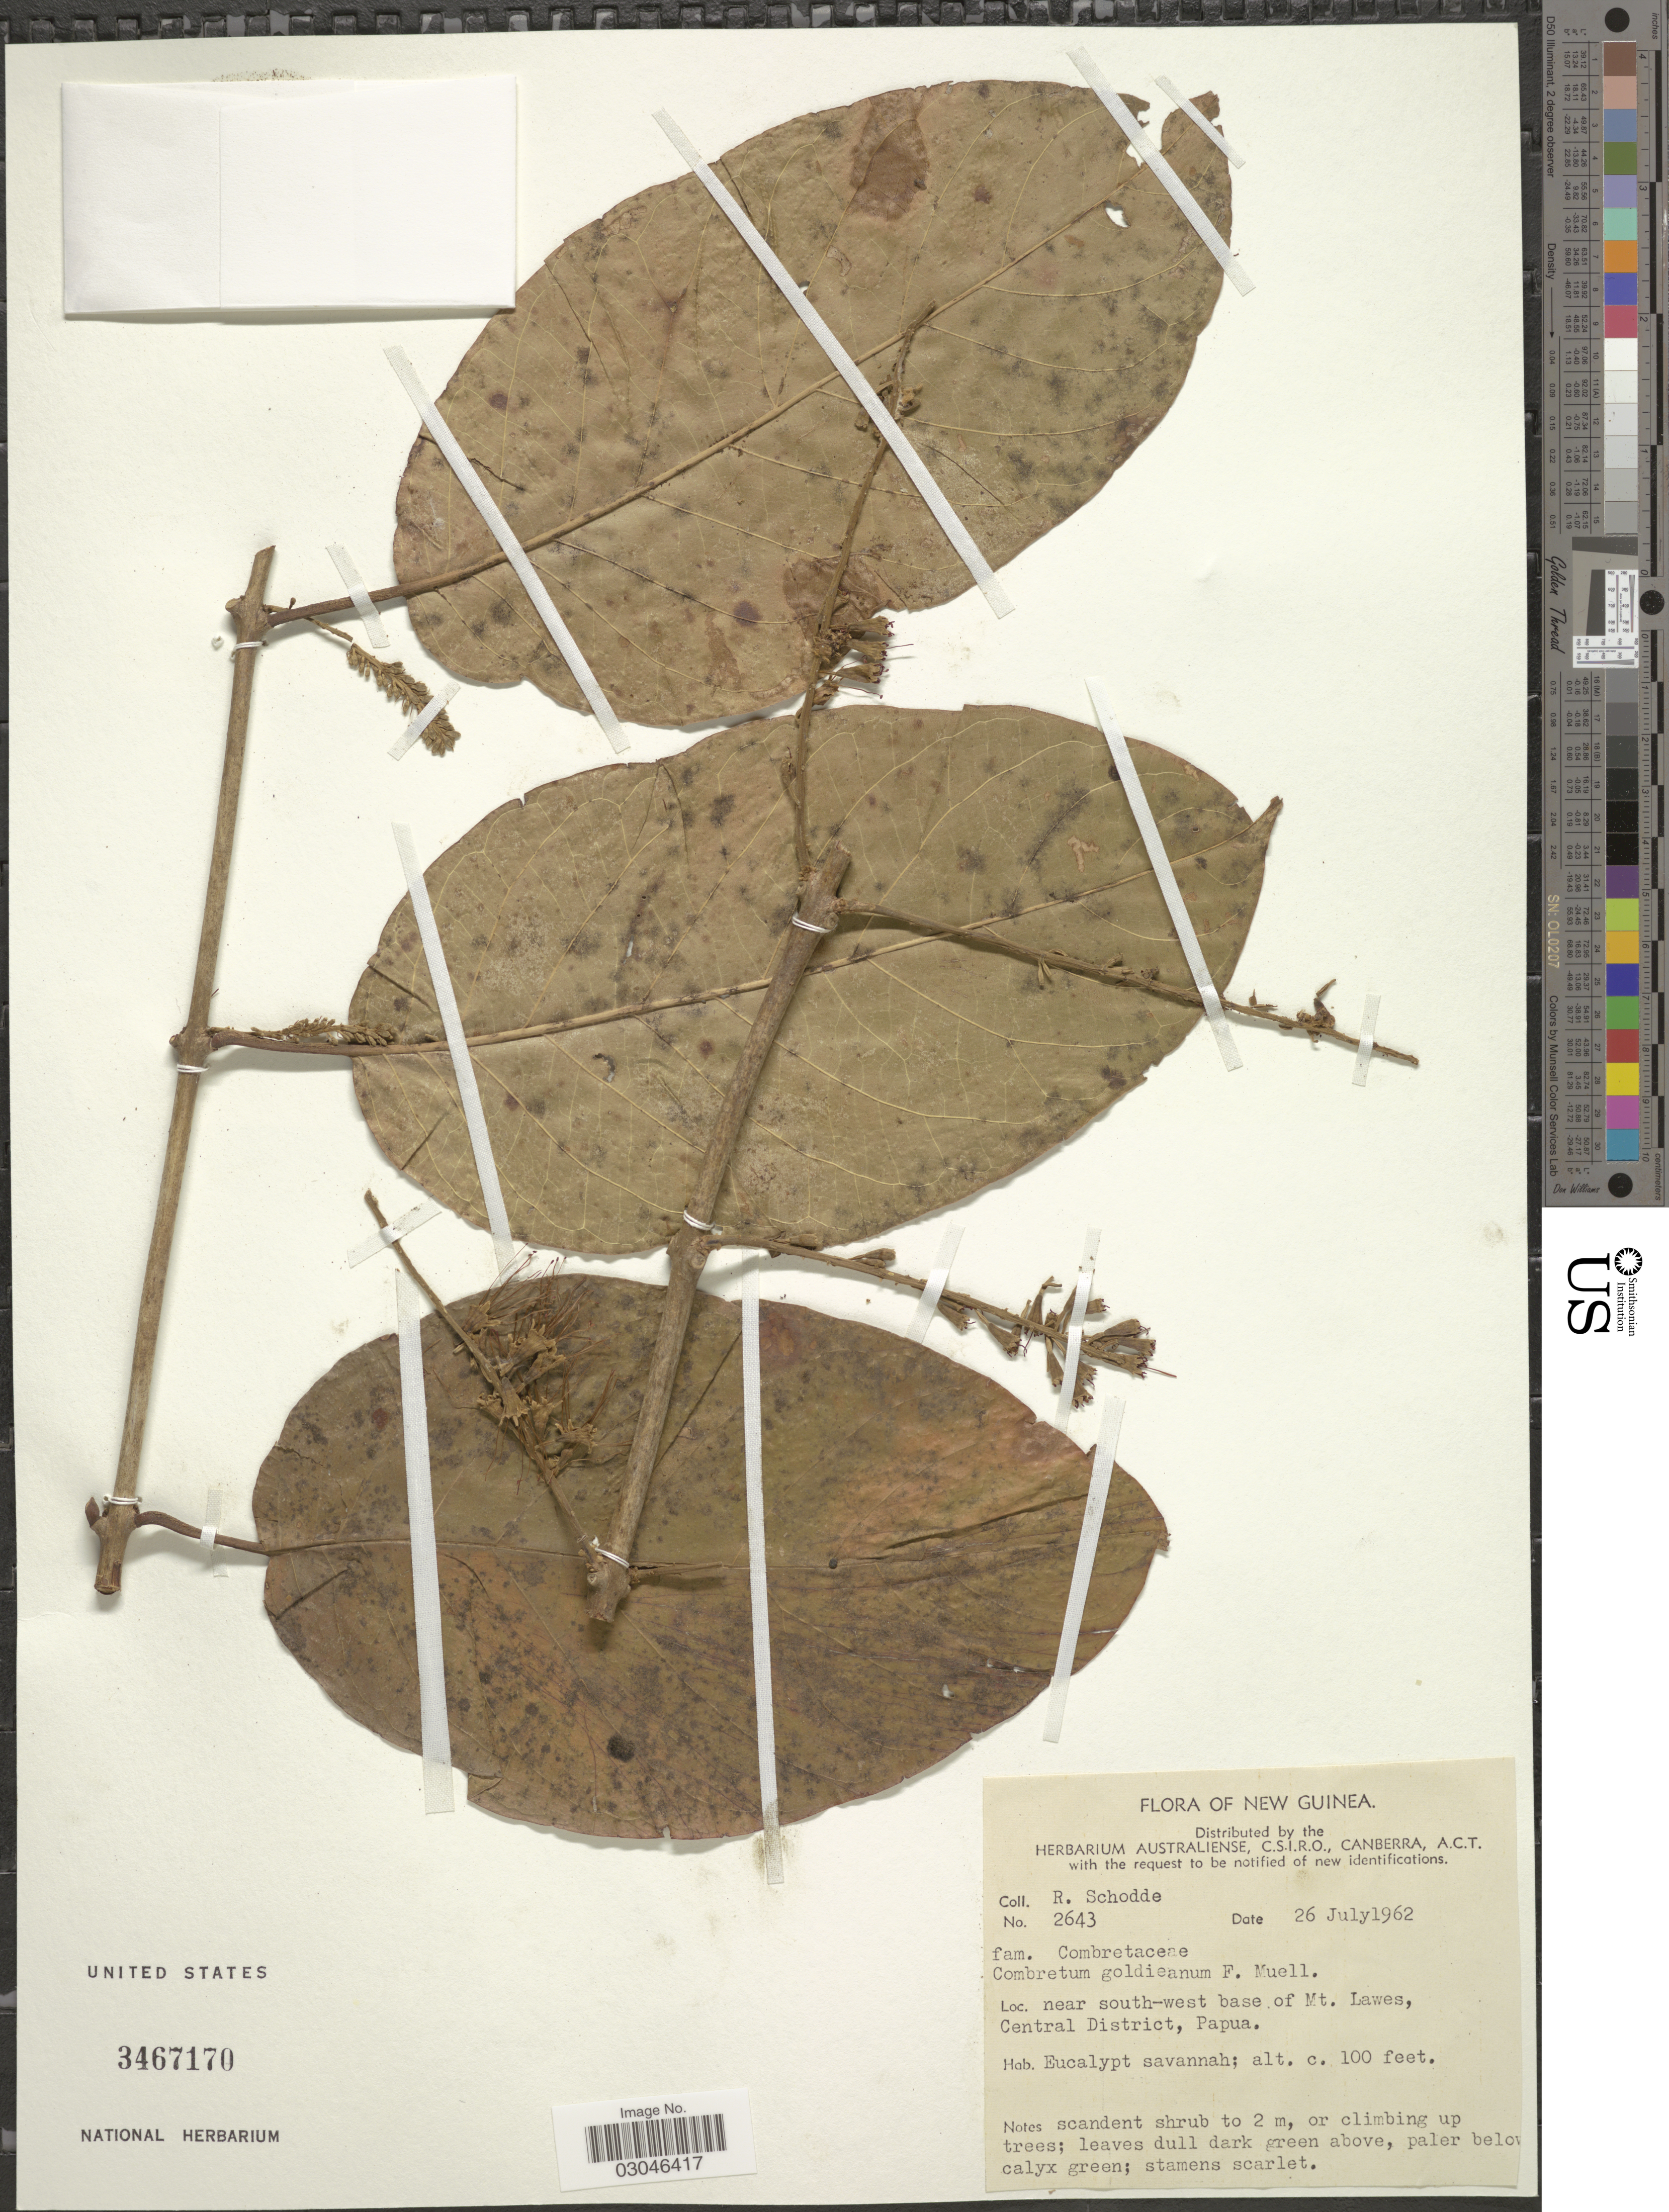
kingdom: Plantae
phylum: Tracheophyta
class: Magnoliopsida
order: Myrtales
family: Combretaceae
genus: Combretum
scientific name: Combretum goldieanum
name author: F. Muell.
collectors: R. Schodde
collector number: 2643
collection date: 1962-07-26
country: Papua New Guinea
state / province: Central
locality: New Guinea. Near south-west base of Mt. Lawes, Papua.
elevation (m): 30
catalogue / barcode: US 3467170